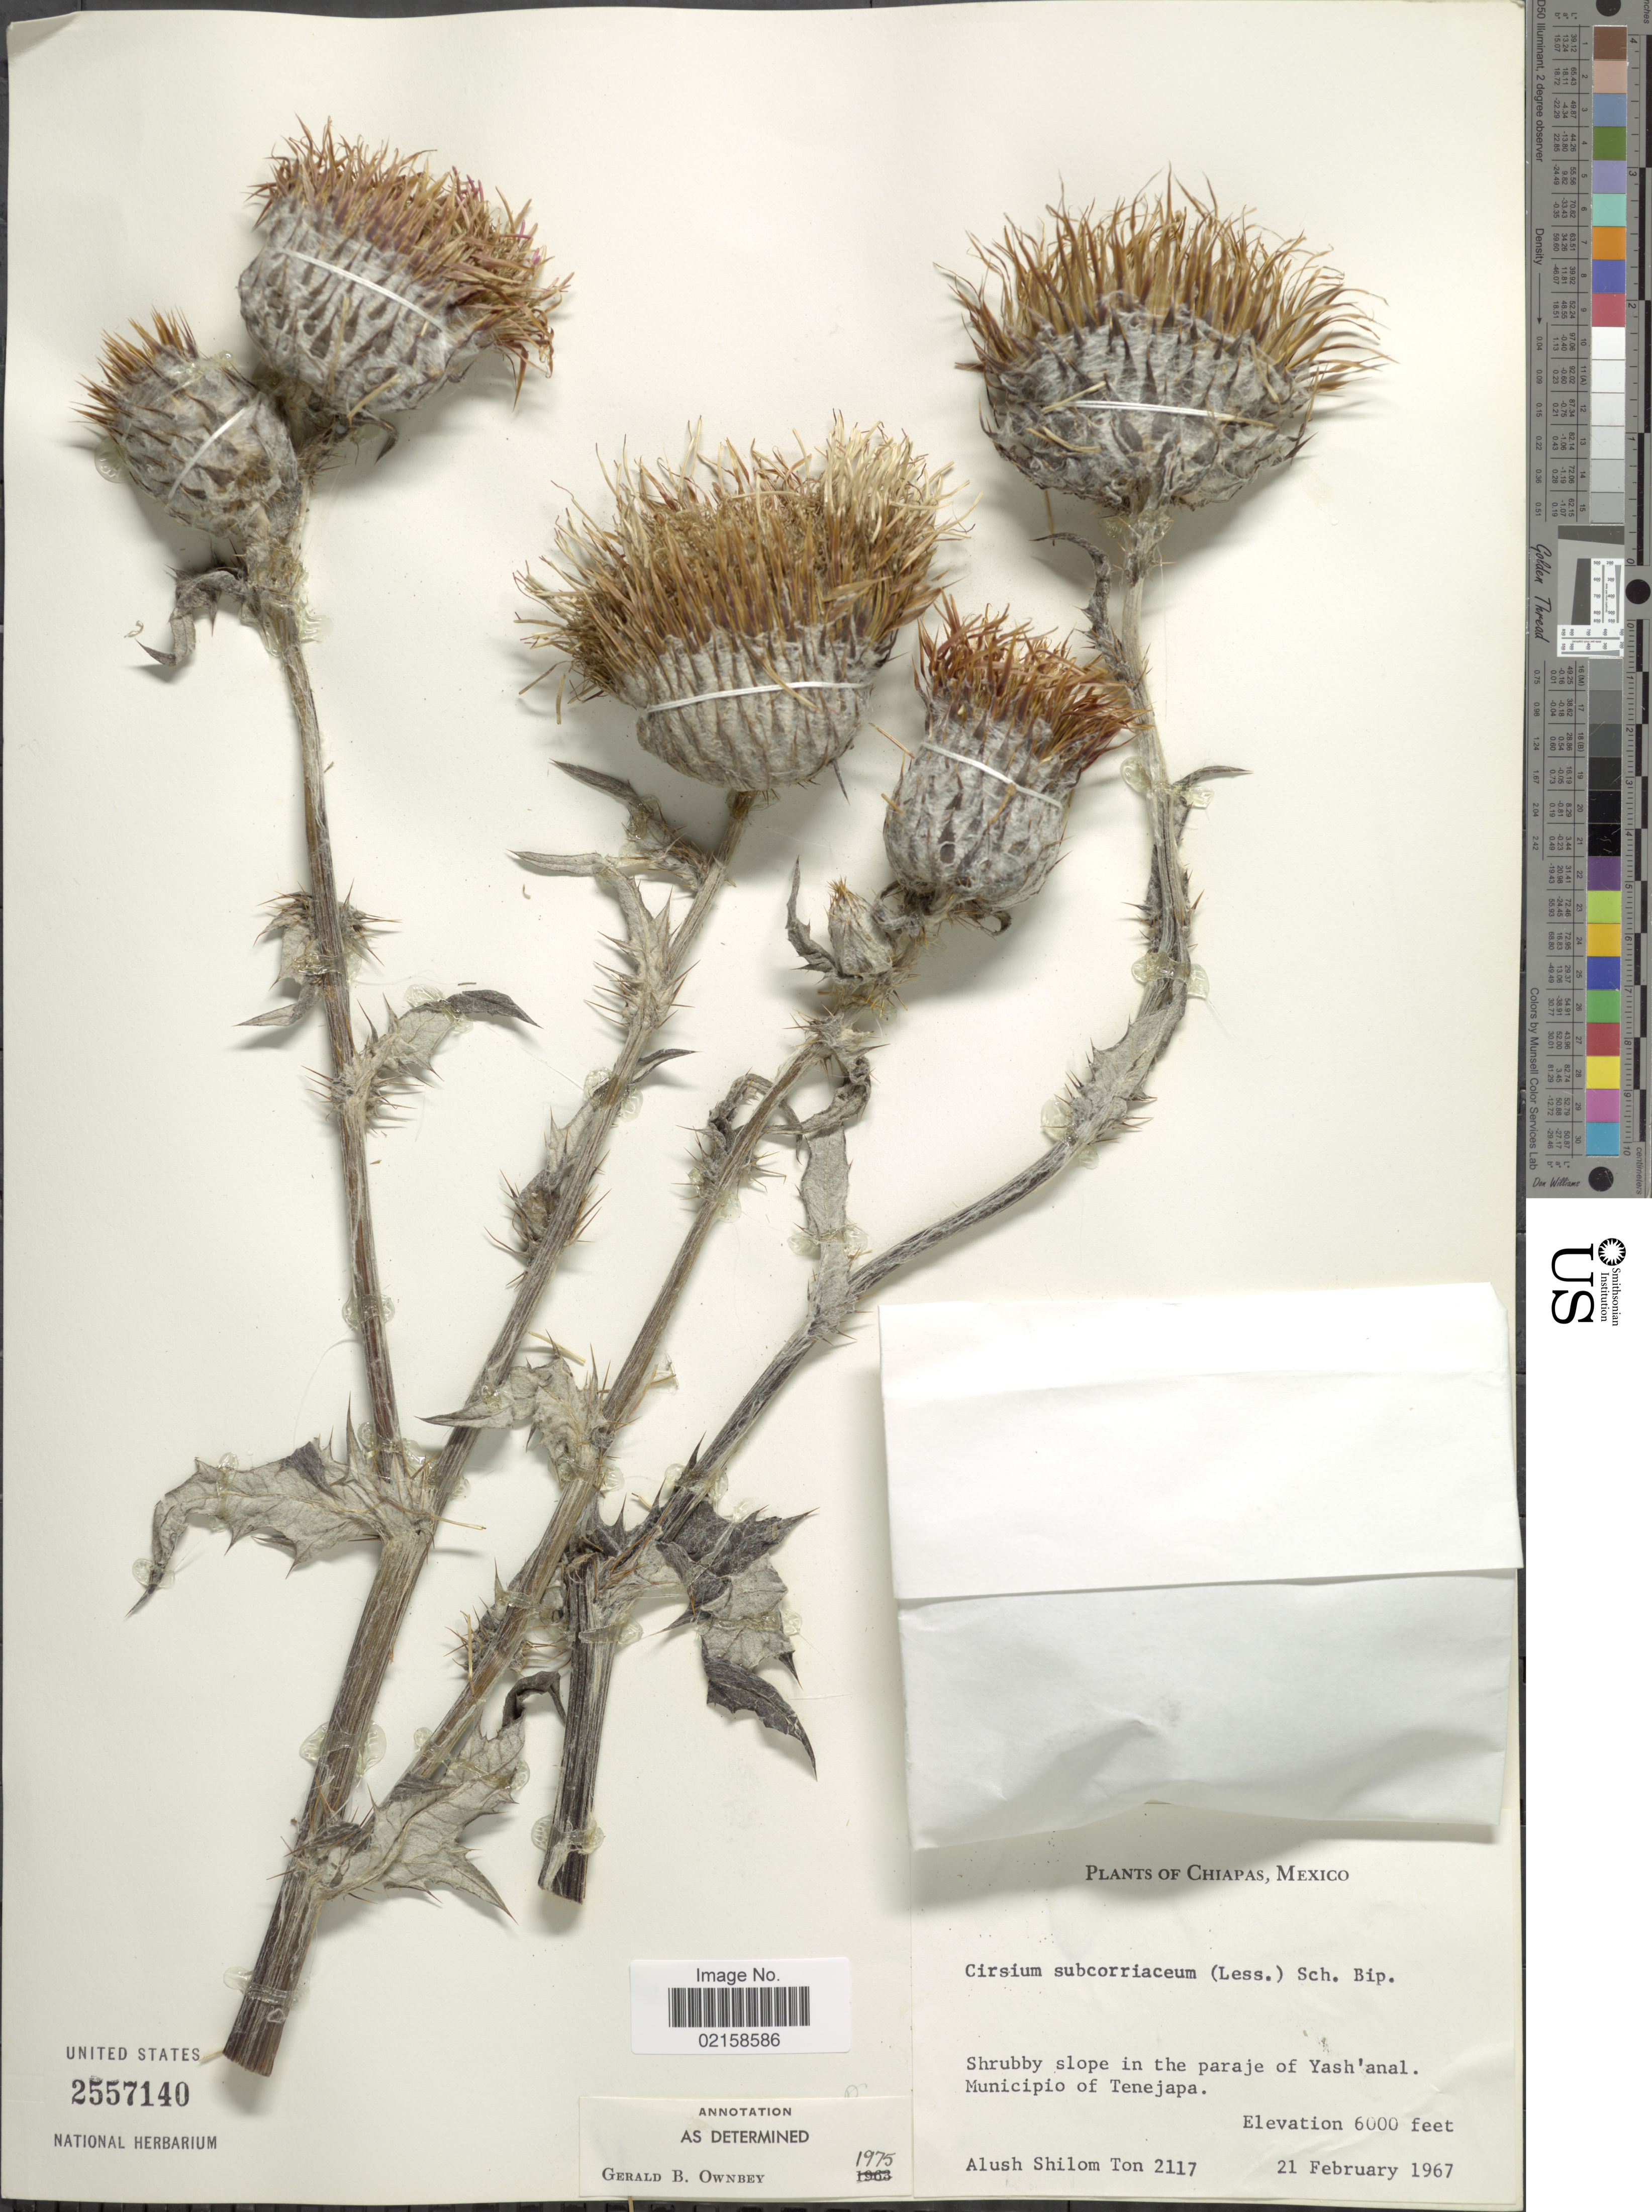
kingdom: Plantae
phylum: Tracheophyta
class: Magnoliopsida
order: Asterales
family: Asteraceae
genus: Cirsium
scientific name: Cirsium subcoriaceum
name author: (Less.) Sch. Bip.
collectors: A. M. Ton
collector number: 2117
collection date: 1967-02-21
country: Mexico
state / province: Chiapas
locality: Shrubby slope in the paraje of Yash'anal, Municipio of Tenejapa.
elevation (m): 1829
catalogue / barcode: US 2557140